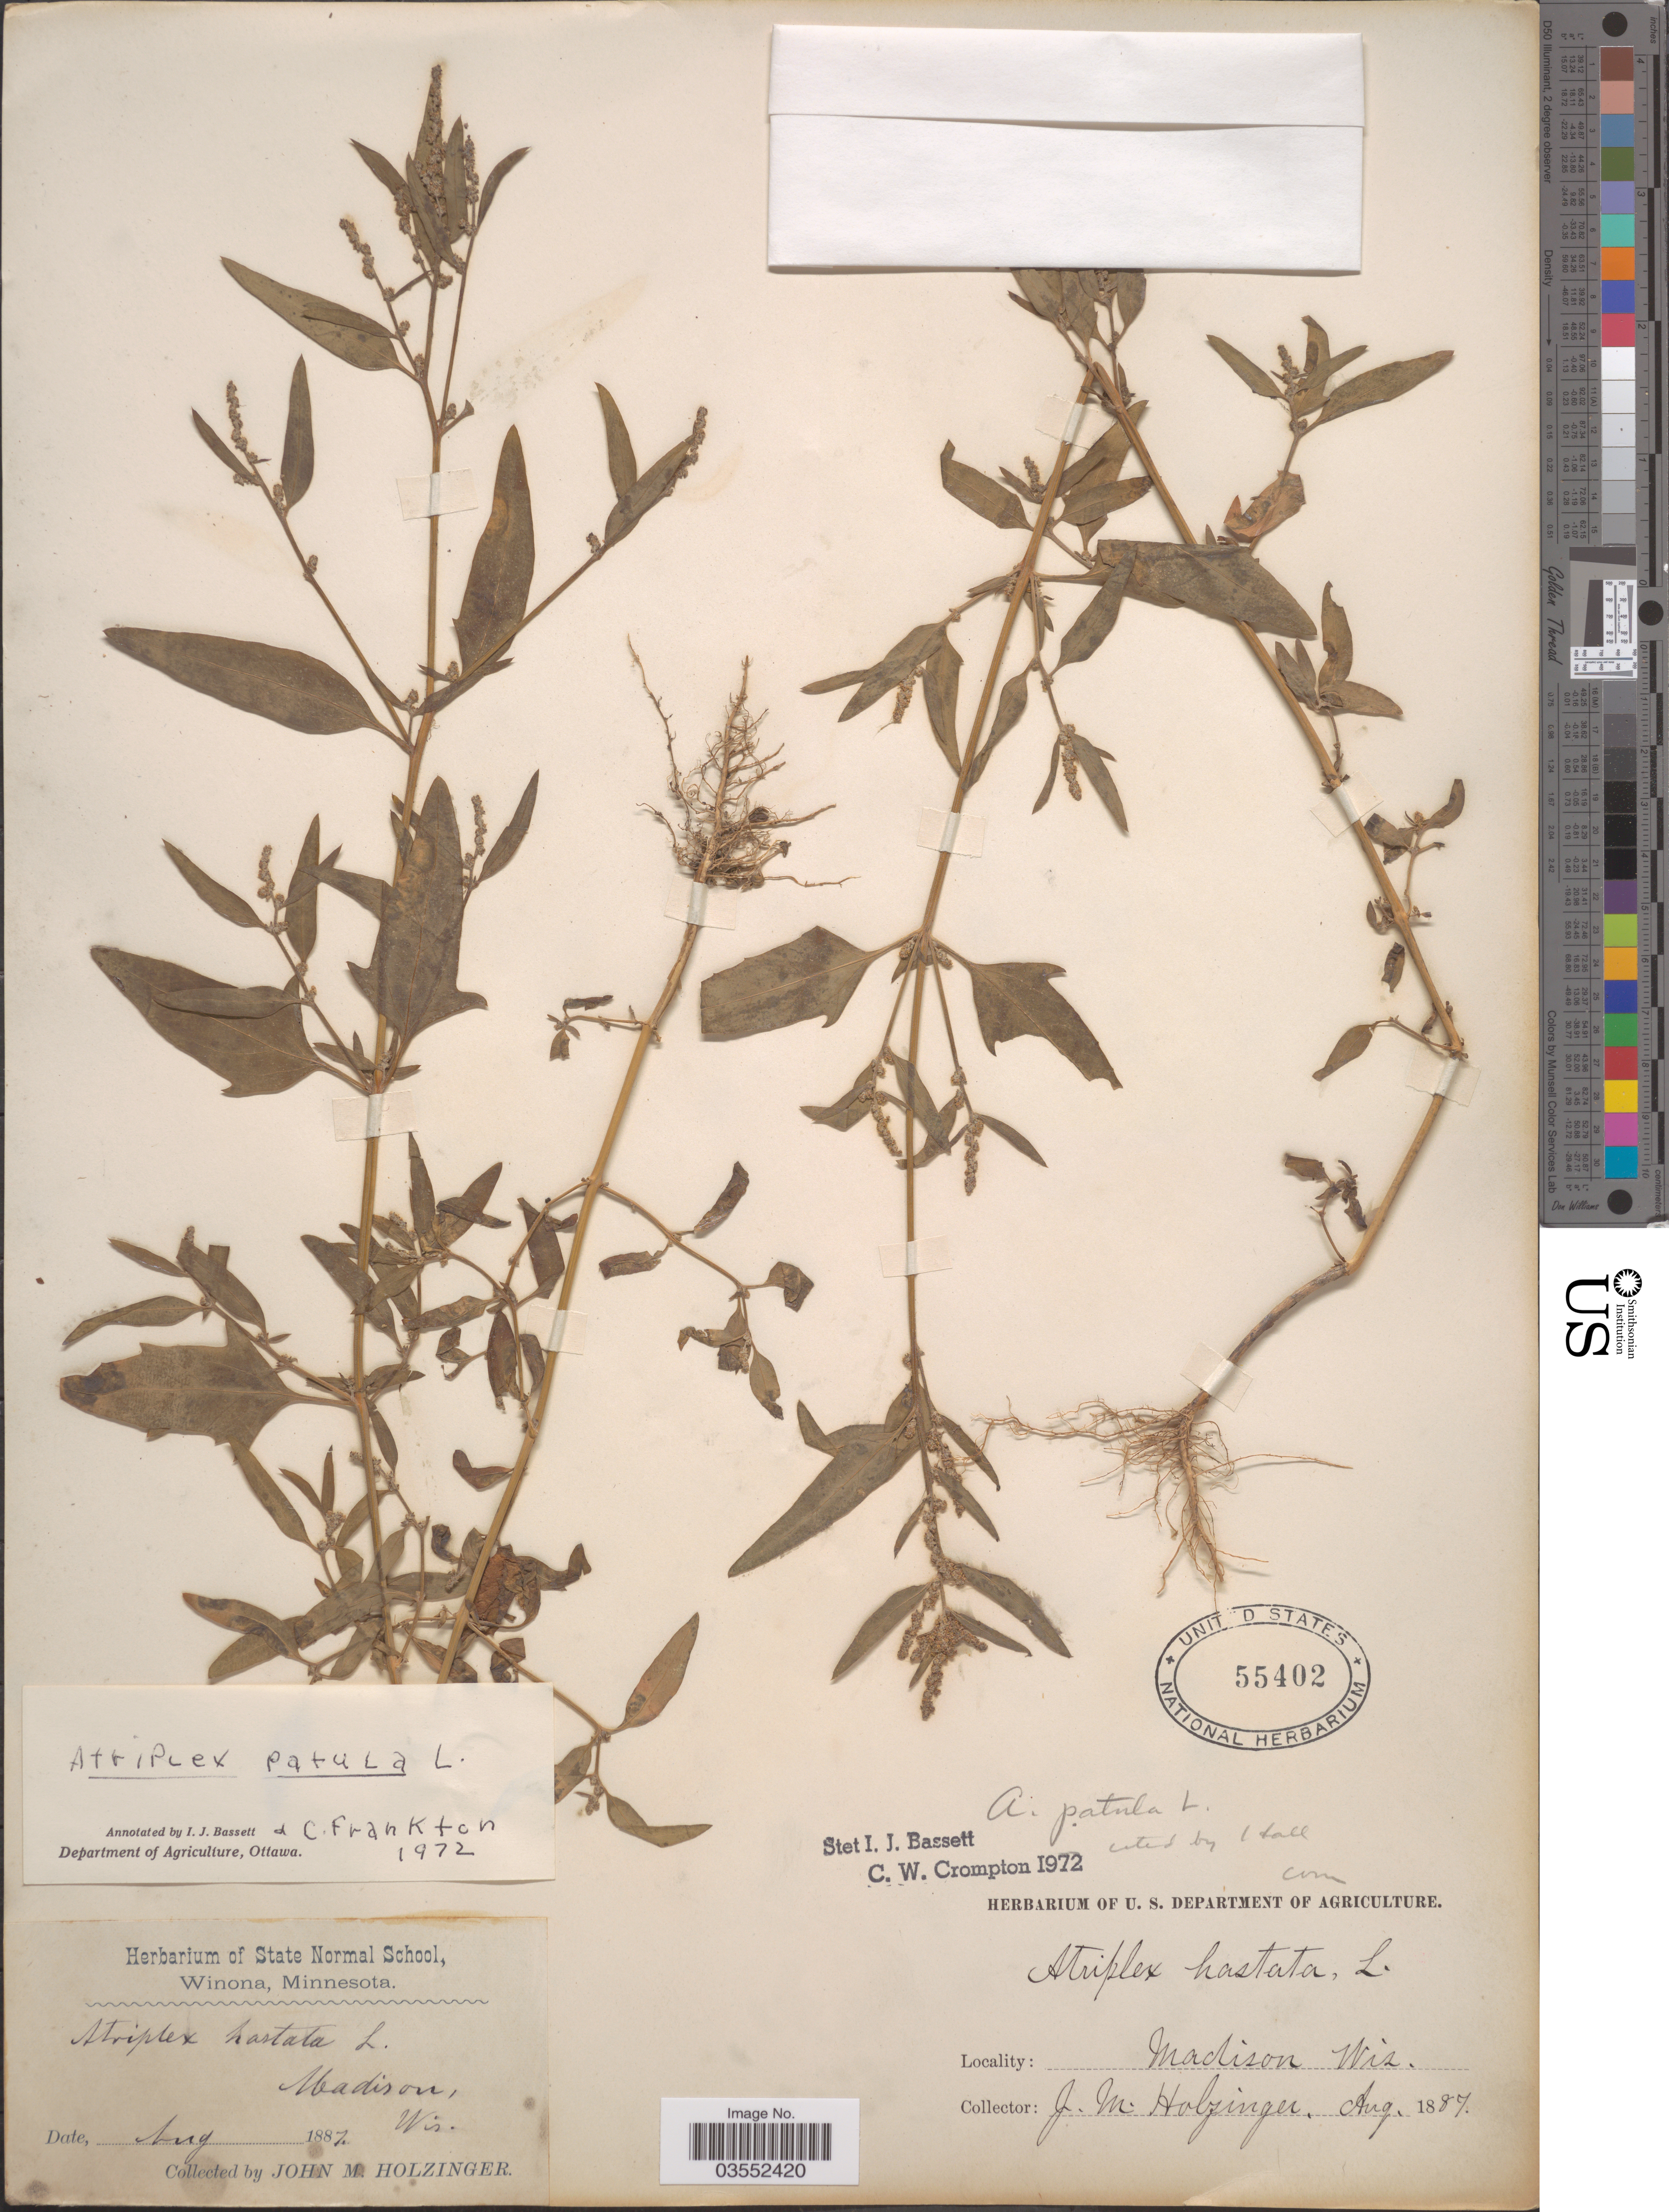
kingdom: Plantae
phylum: Tracheophyta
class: Magnoliopsida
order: Caryophyllales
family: Amaranthaceae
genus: Atriplex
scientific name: Atriplex patula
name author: L.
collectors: J. M. Holzinger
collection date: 1887-08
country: United States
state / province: Wisconsin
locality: Madison.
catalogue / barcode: US 55402